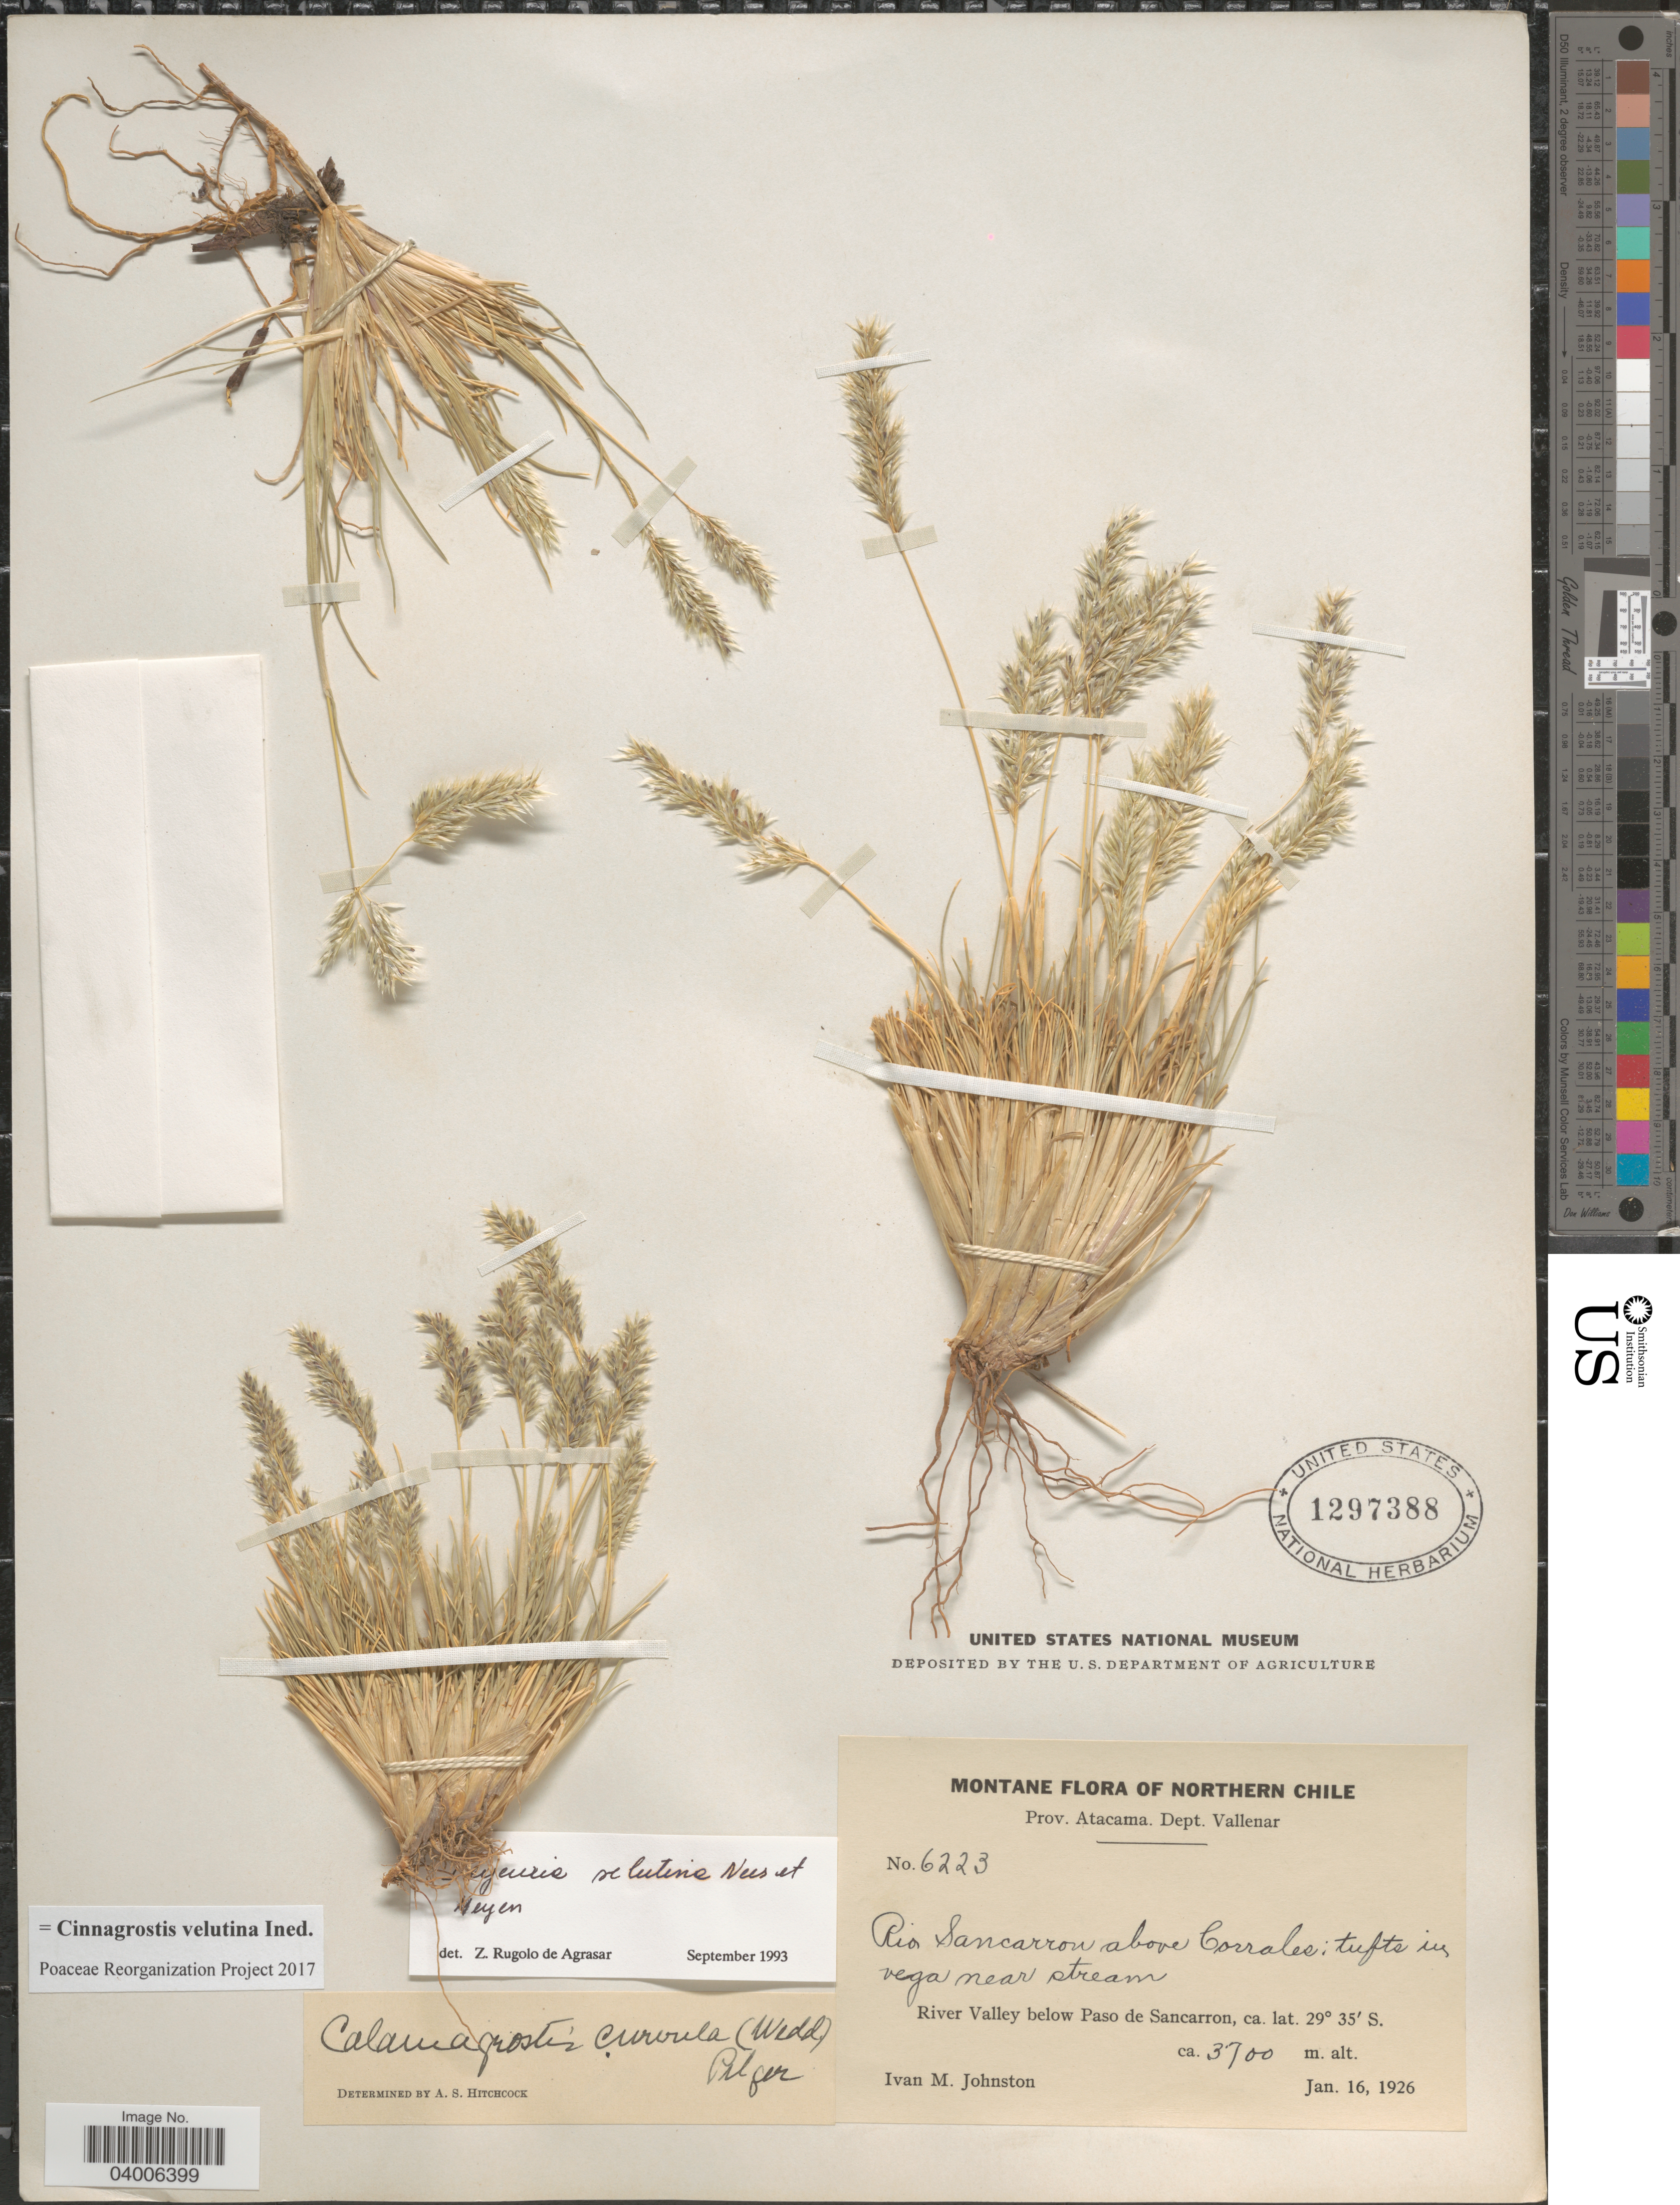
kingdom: Plantae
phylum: Tracheophyta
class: Liliopsida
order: Poales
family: Poaceae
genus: Cinnagrostis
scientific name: Cinnagrostis velutina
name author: (Nees & Meyen) P.M. Peterson et al.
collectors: I.M. Johnston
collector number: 6223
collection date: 1926-01-16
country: Chile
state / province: Atacama (III)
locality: Northern Chile. Dept. Vallenar. Rio Sancarron above Corrales: tufts in vega near stream. River Valley below Paso de Sancarron.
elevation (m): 3700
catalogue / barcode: US 1297388